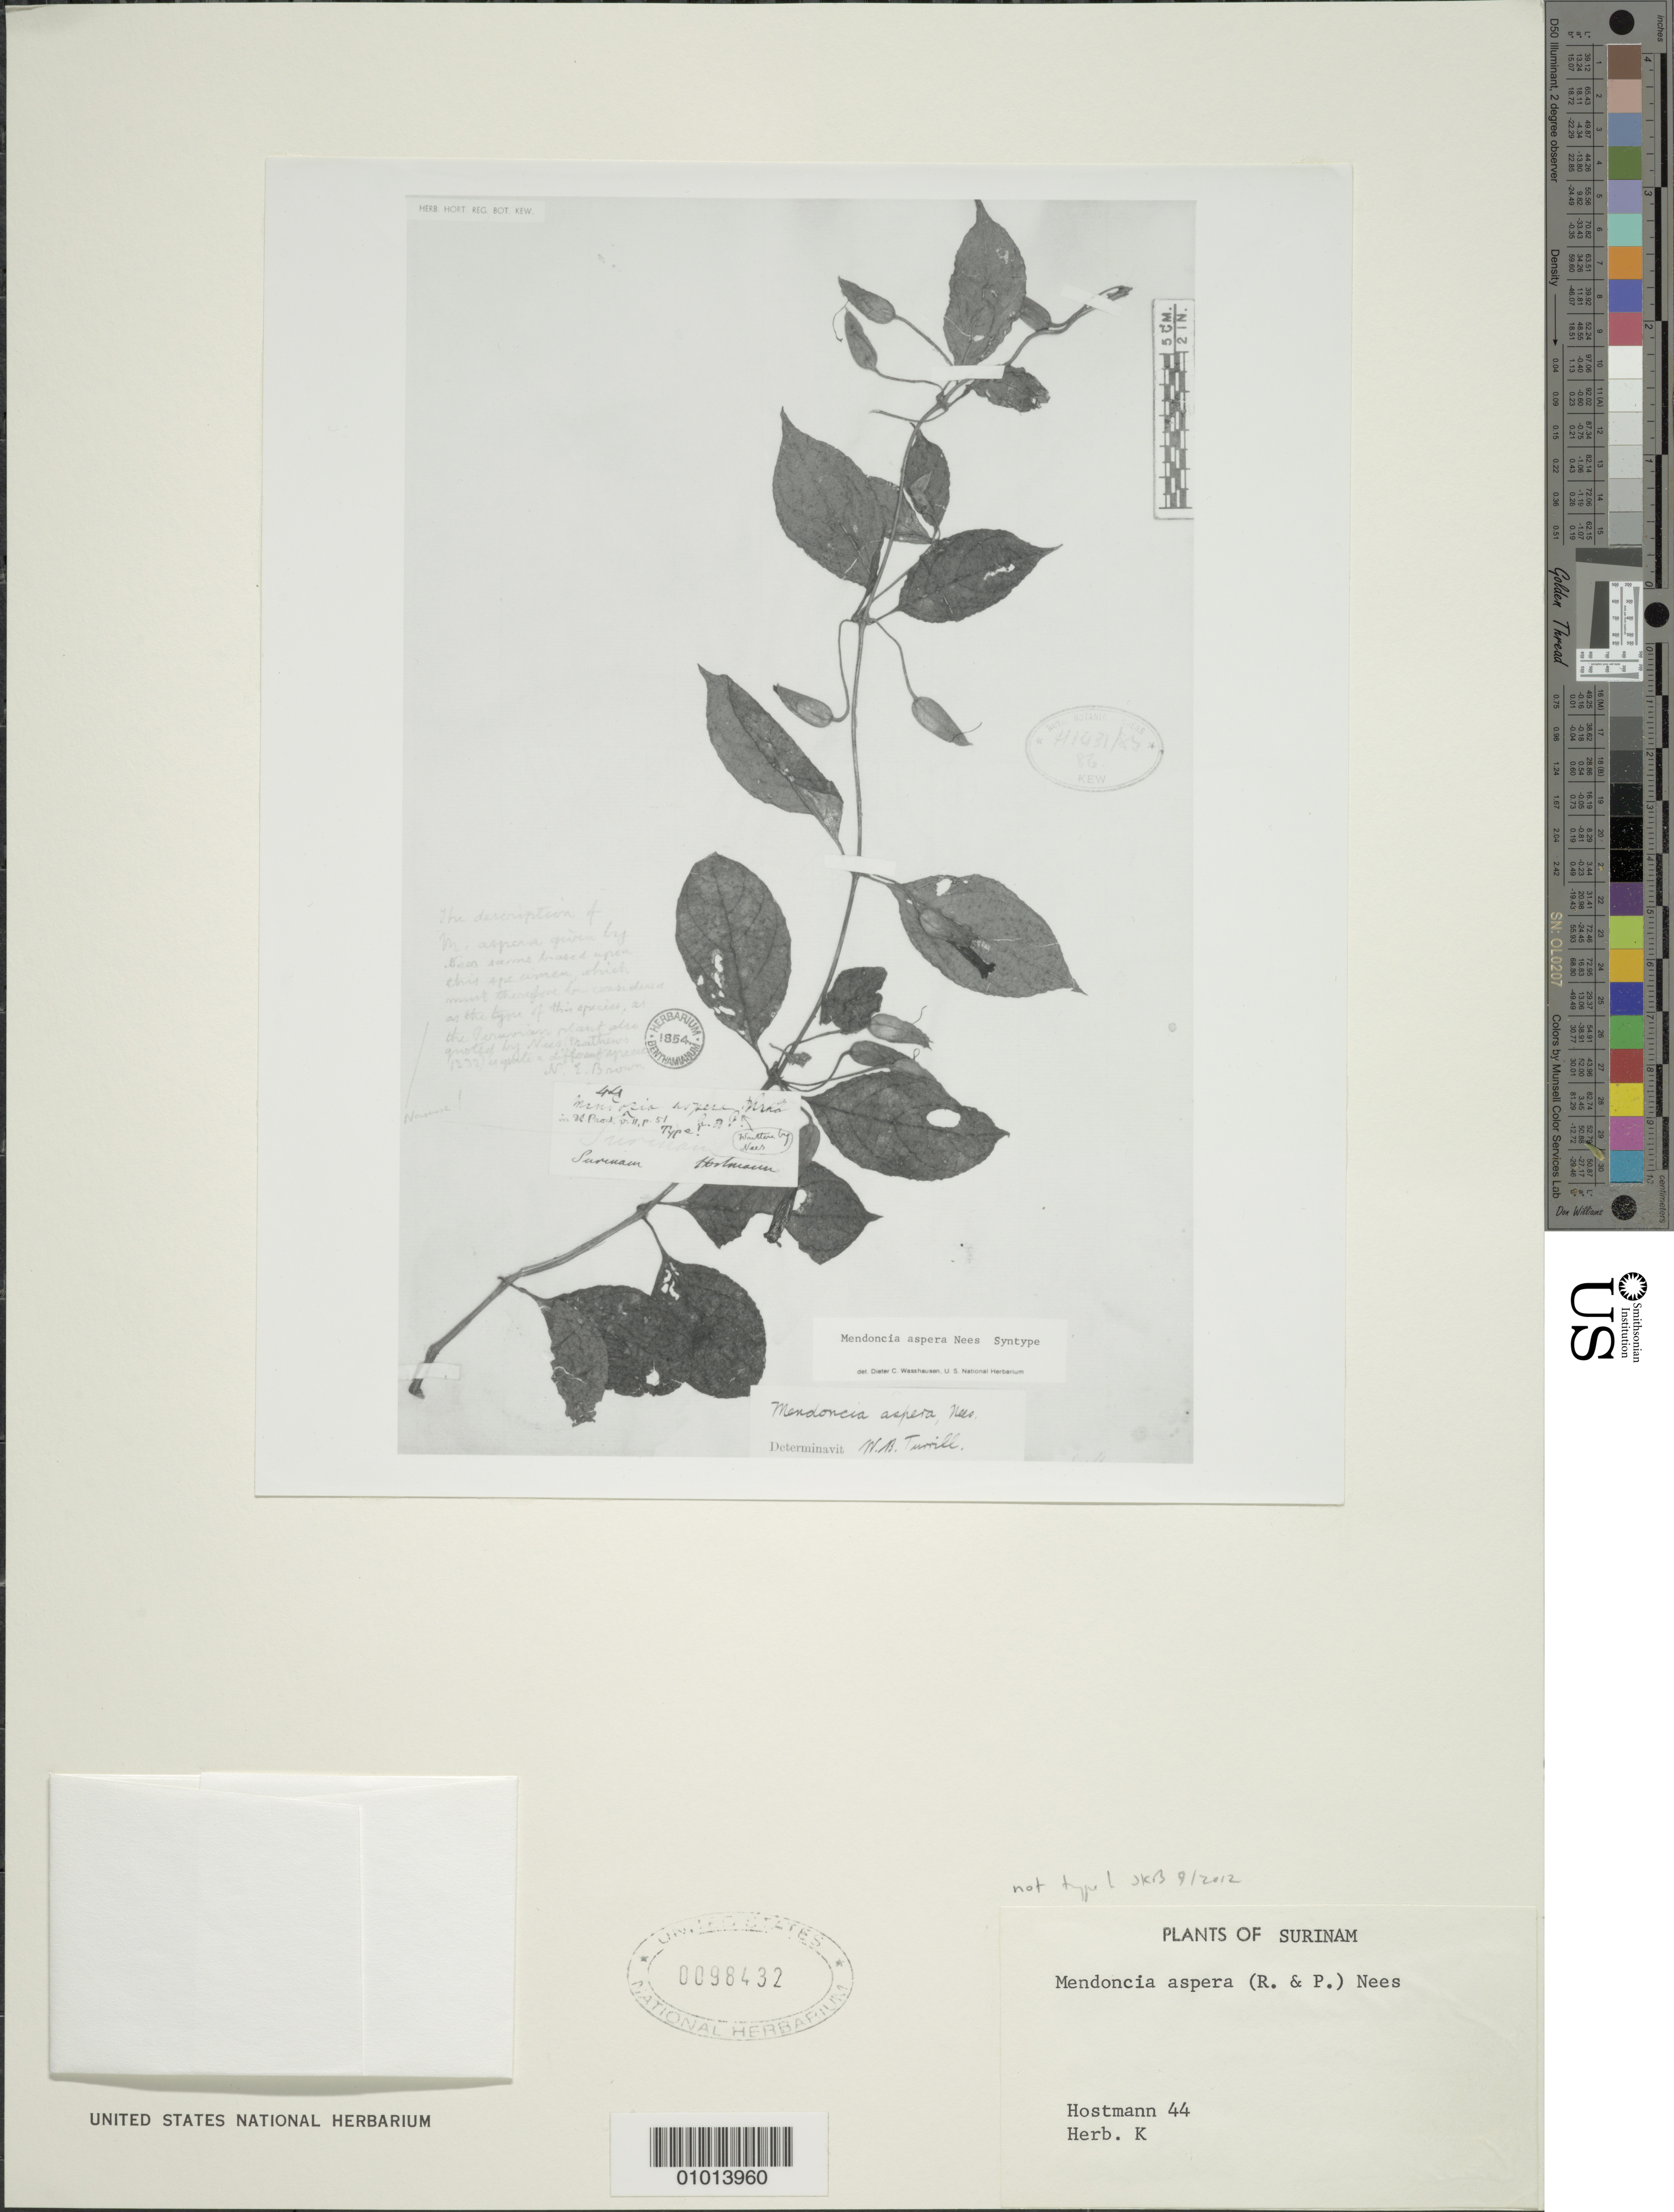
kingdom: Plantae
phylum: Tracheophyta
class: Magnoliopsida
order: Lamiales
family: Acanthaceae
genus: Mendoncia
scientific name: Mendoncia aspera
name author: (Ruiz & Pav.) Nees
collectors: F. Hostmann & A. Kappler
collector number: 44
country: Suriname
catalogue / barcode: US 98432